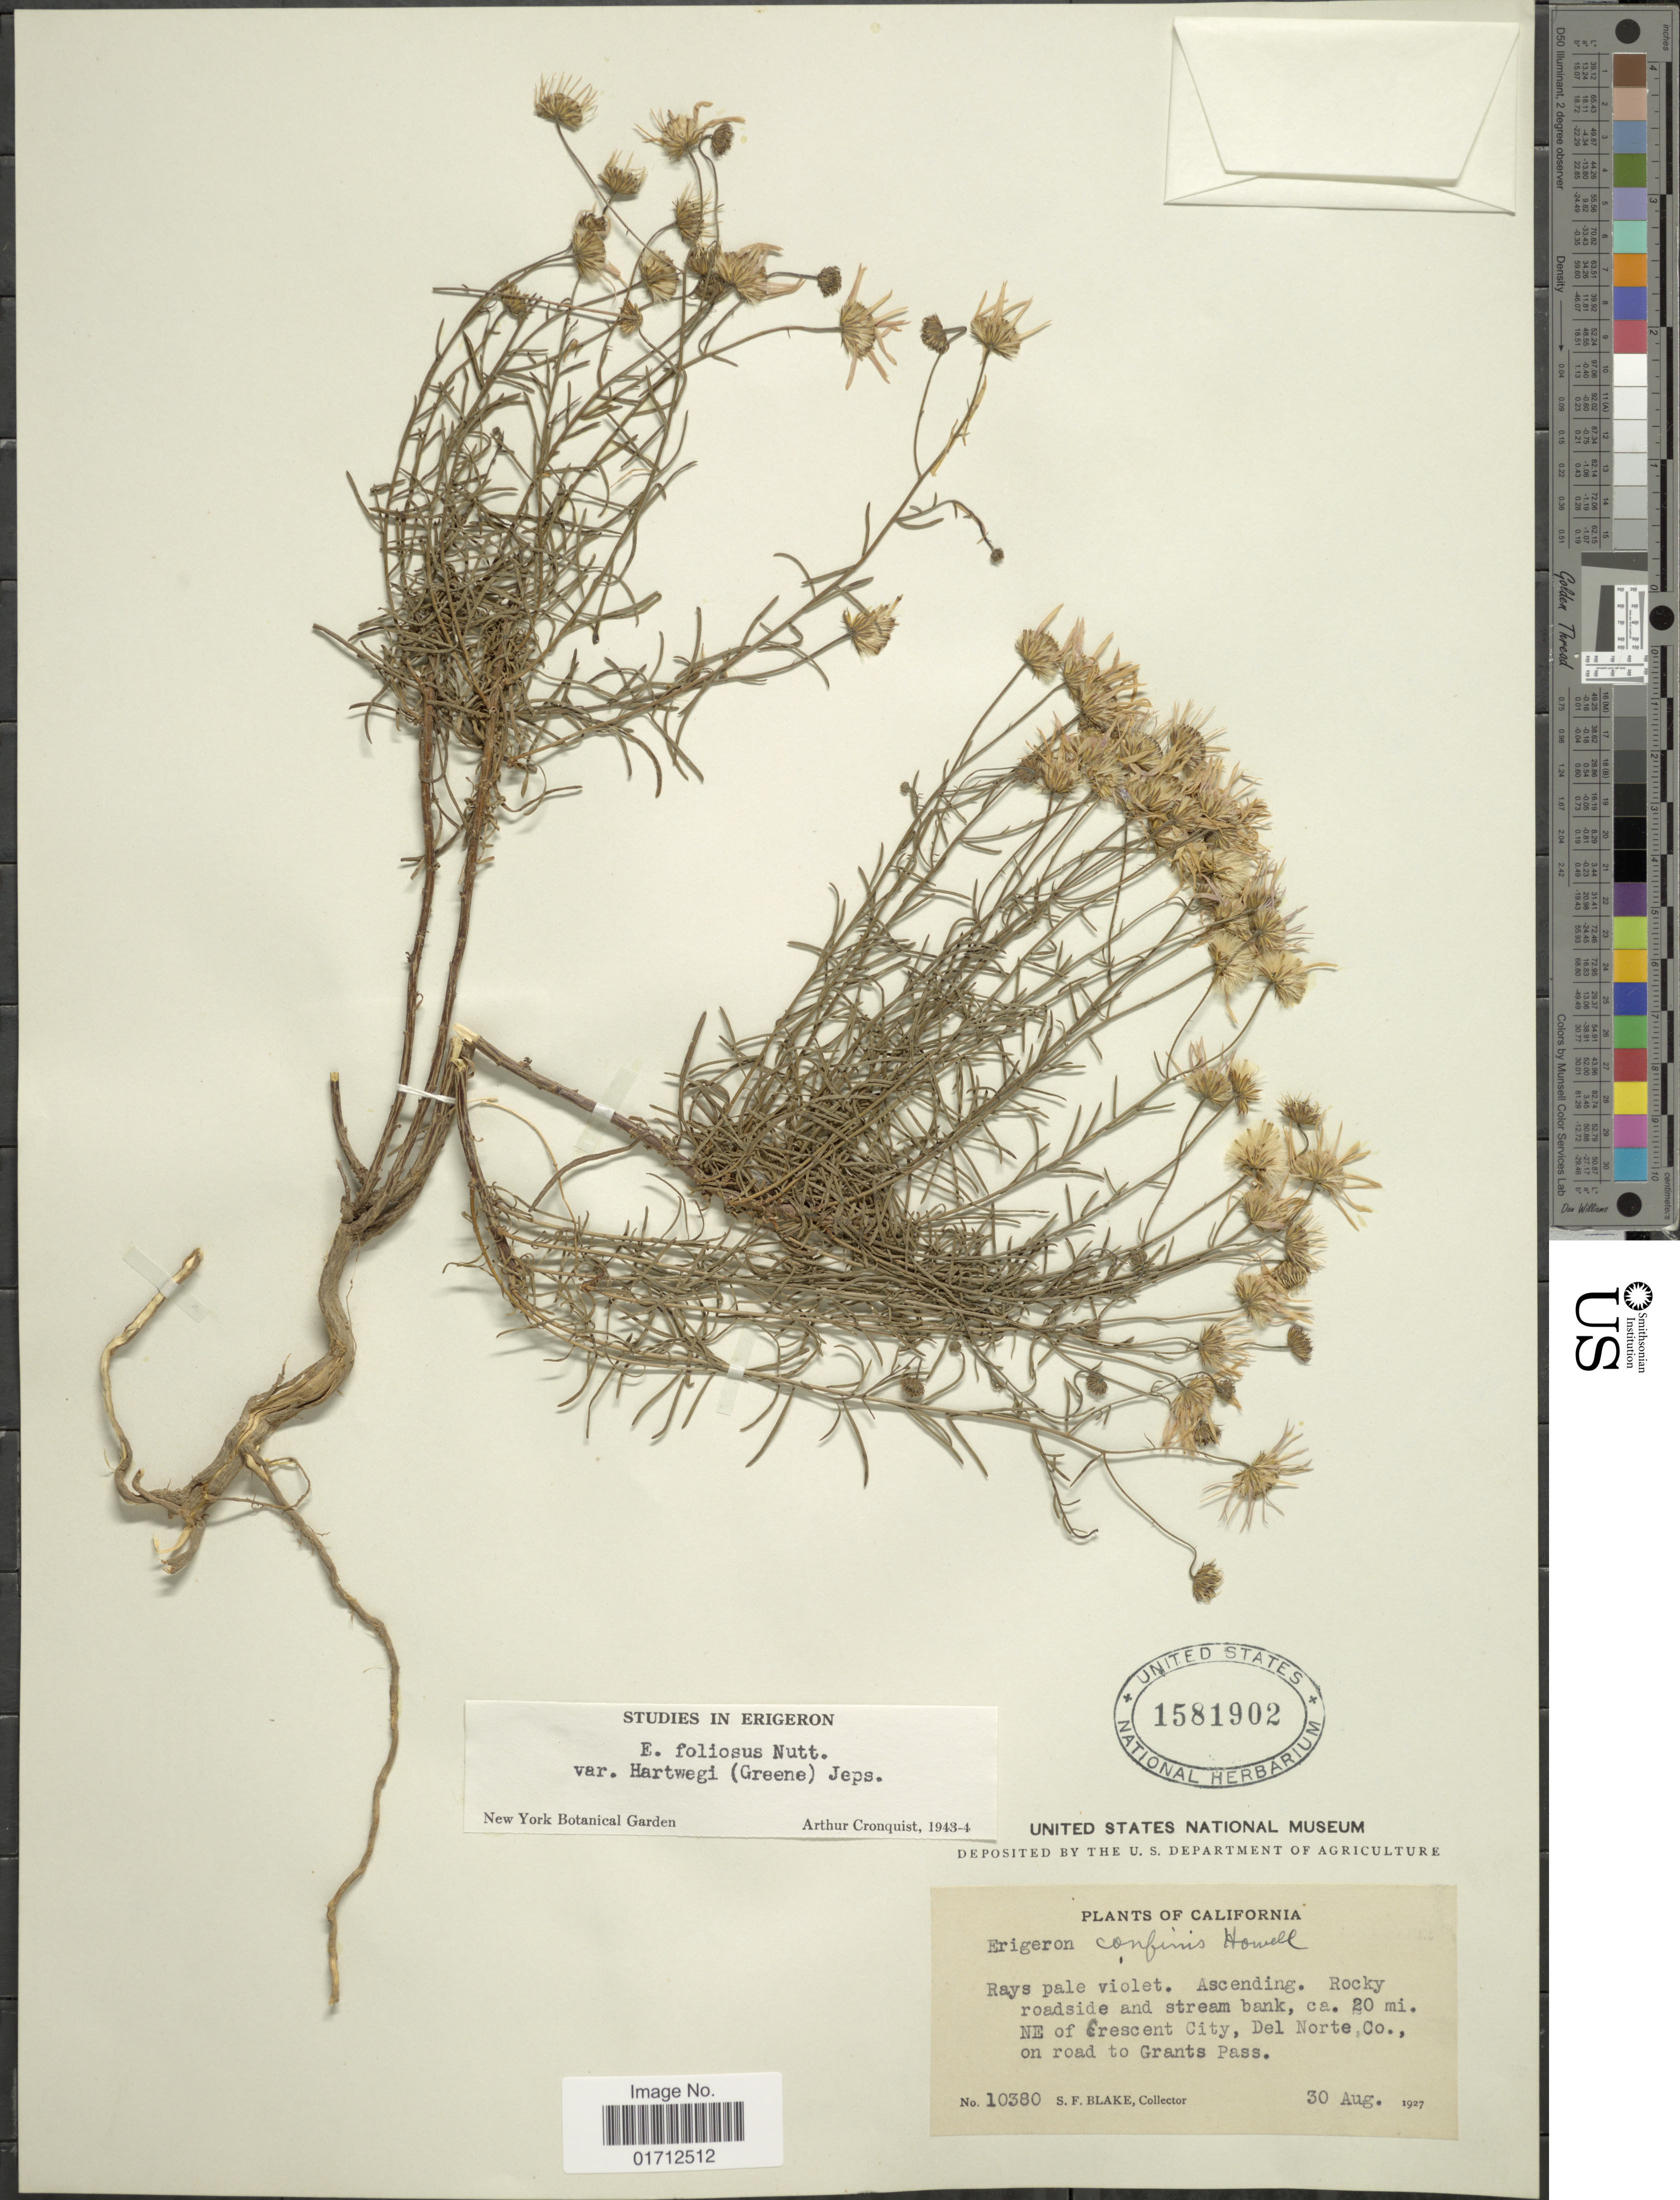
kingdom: Plantae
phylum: Tracheophyta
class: Magnoliopsida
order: Asterales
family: Asteraceae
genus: Erigeron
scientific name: Erigeron foliosus var. hartwegii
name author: (Greene) Jeps.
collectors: S. Blake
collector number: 10380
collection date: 1927-08-30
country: United States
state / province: California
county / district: Del Norte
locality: Ca. 20 mi. NE of Crescent City, Del Norte Co., on road to Grants Pass.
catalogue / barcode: US 1581902